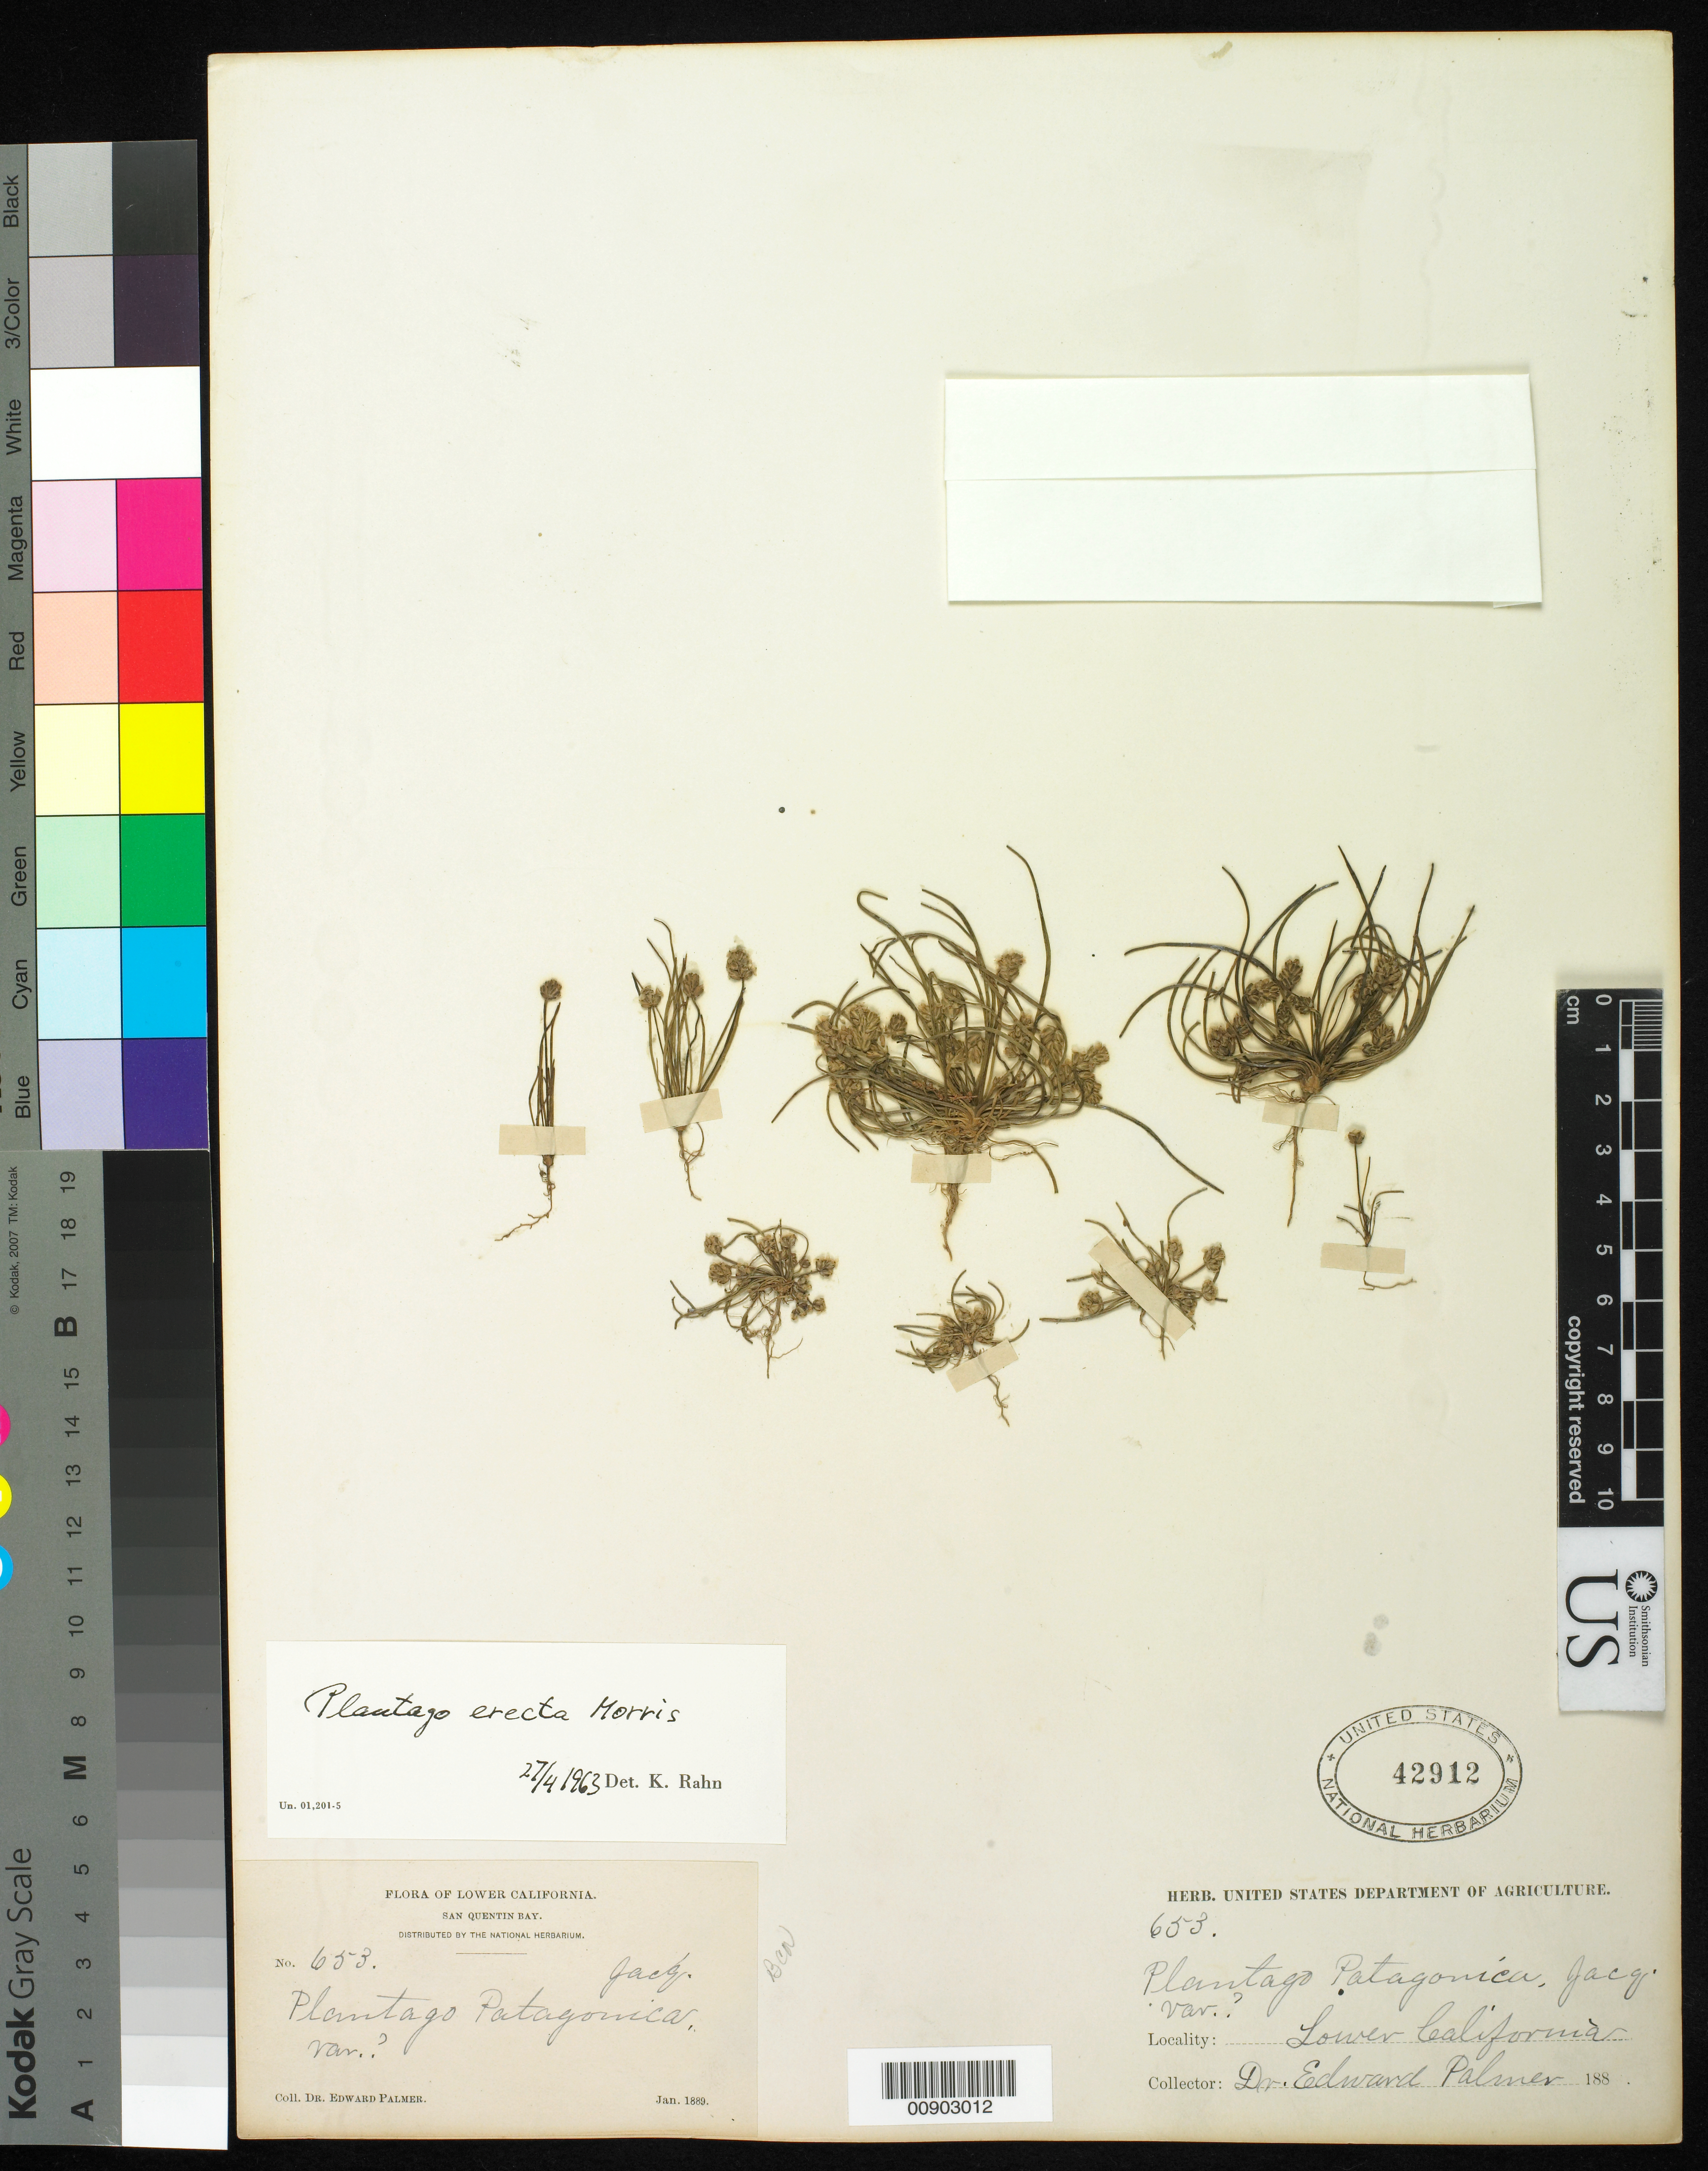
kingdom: Plantae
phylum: Tracheophyta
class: Magnoliopsida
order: Lamiales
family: Plantaginaceae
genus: Plantago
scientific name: Plantago erecta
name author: Morris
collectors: E. Palmer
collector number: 653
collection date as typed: Jan 1889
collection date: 1889-01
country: Mexico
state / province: Baja California Norte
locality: San Quentin Bay, Baja California.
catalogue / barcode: US 42912